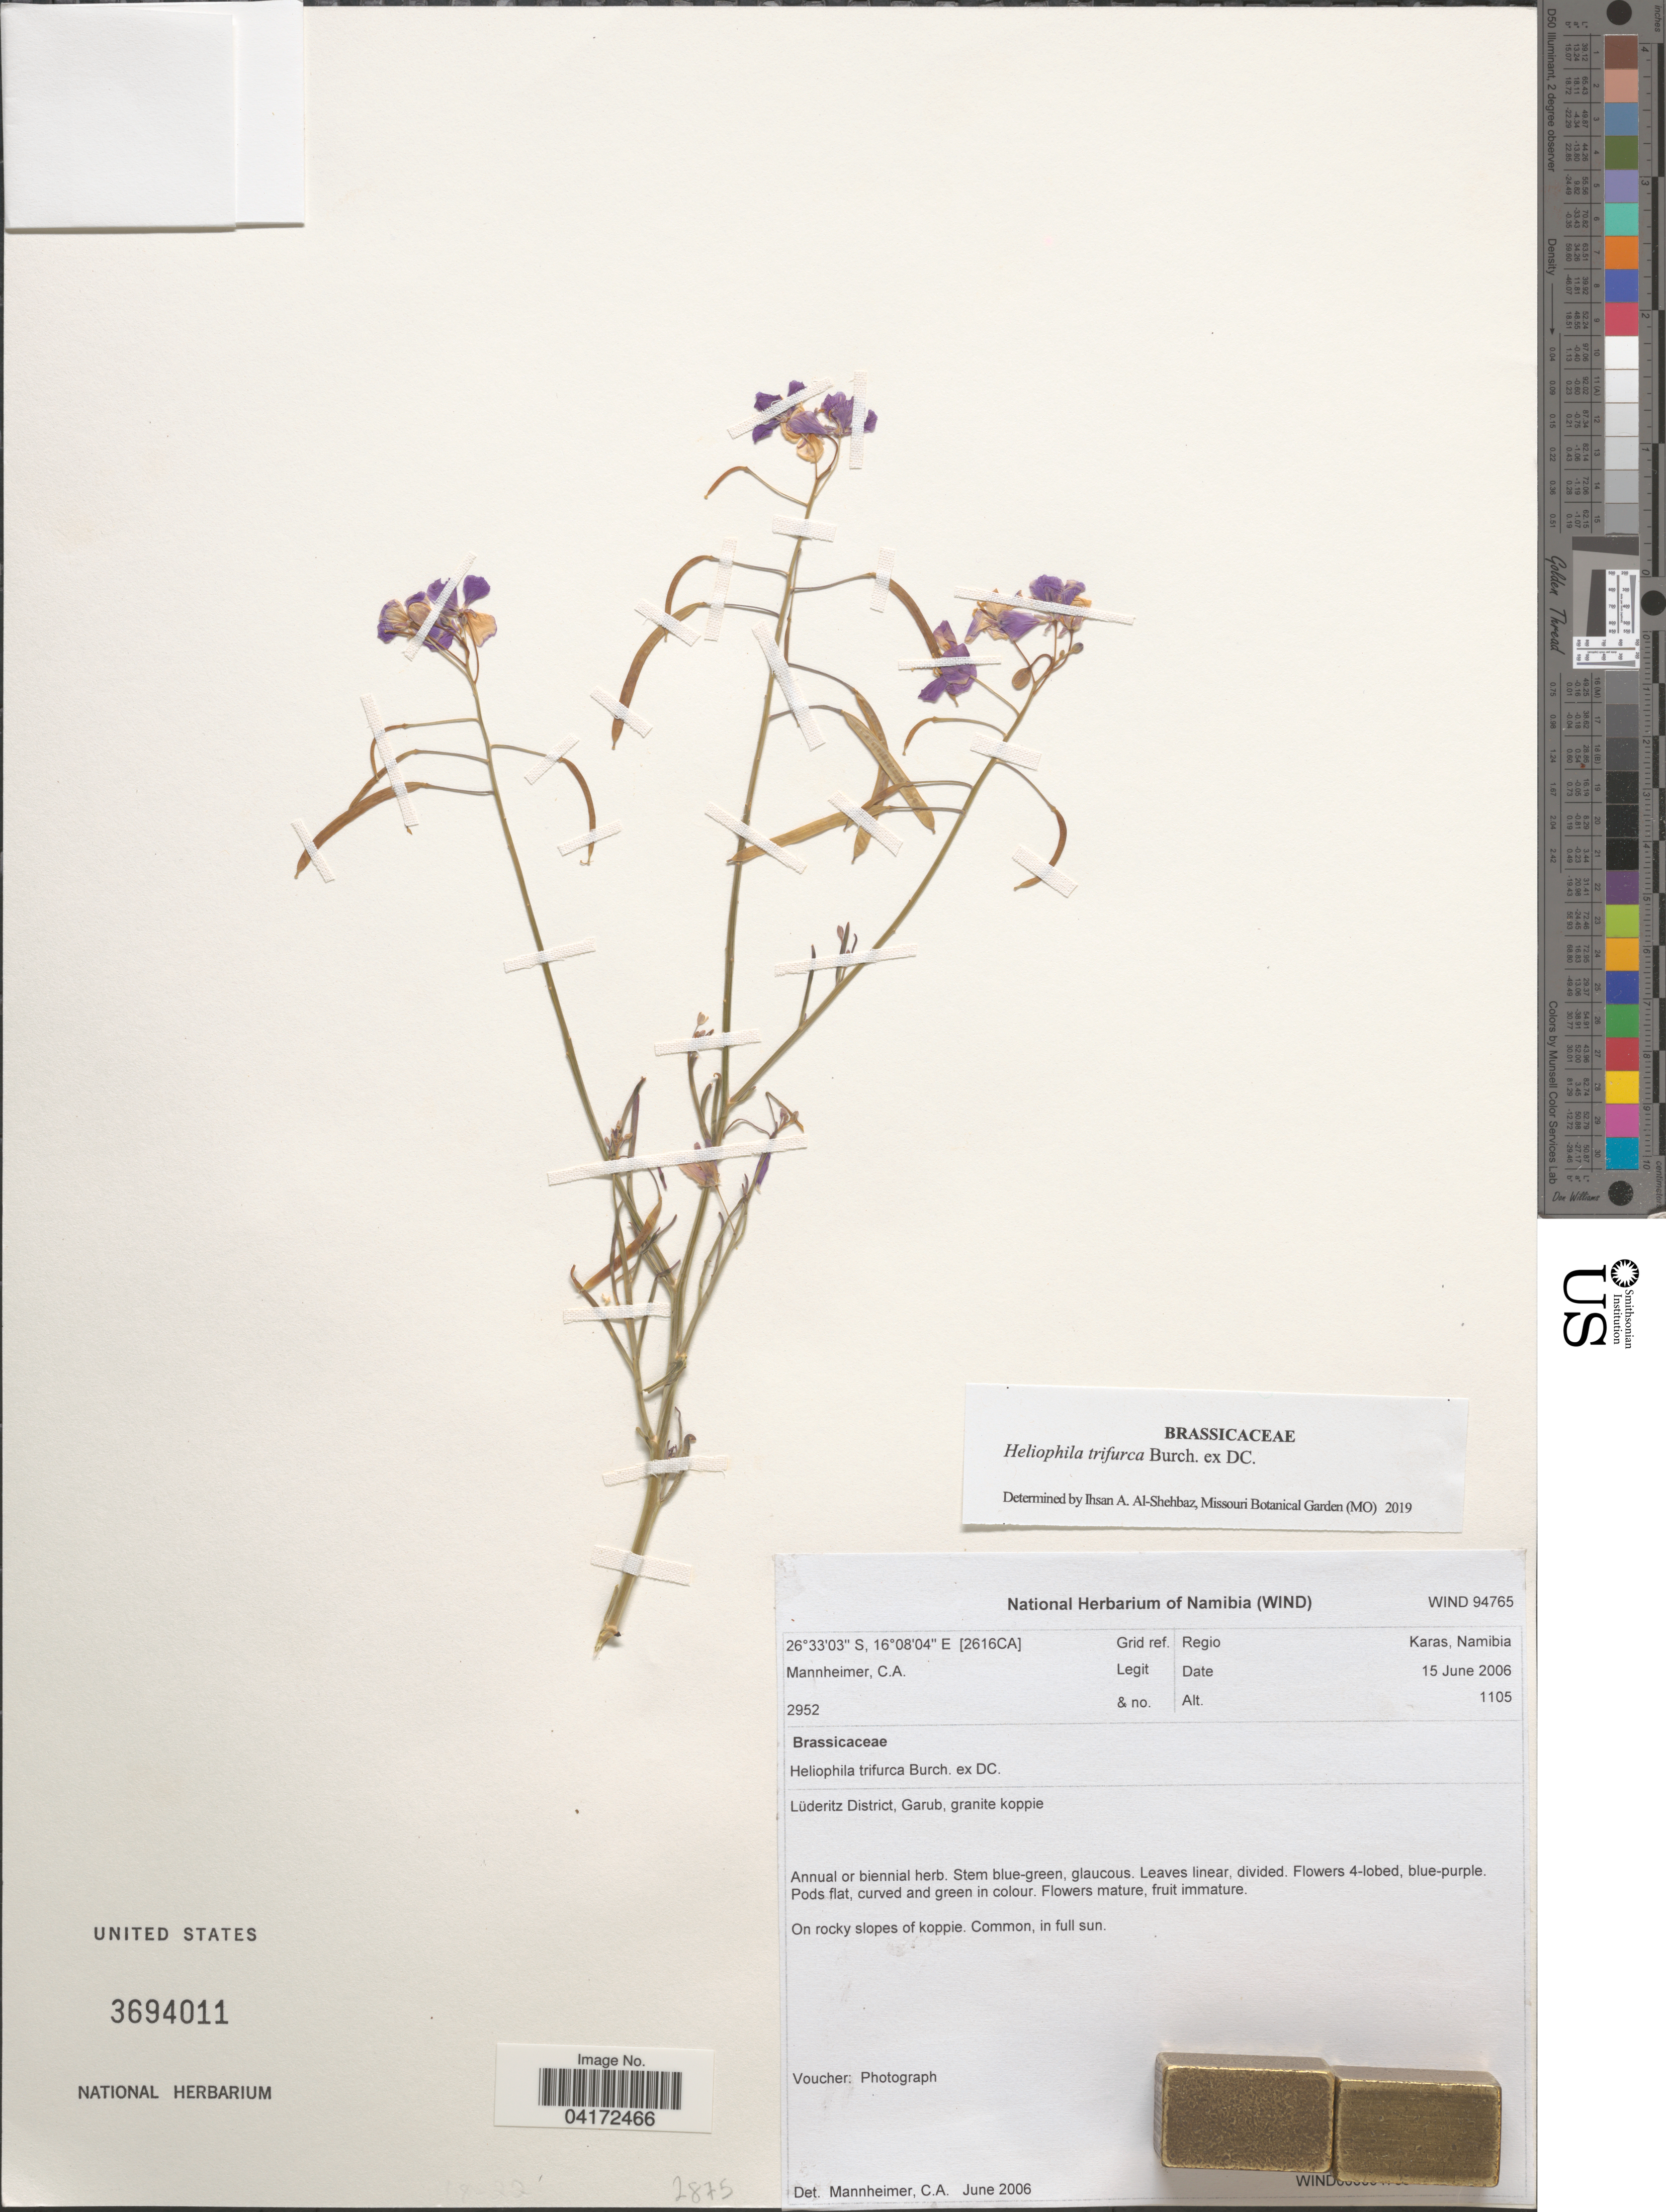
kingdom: Plantae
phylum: Tracheophyta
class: Magnoliopsida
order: Brassicales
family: Brassicaceae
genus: Heliophila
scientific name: Heliophila trifurca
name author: Burch. ex DC.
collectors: C. A. Mannheimer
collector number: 2952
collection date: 2006-06-15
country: Namibia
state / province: Karas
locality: [2616CA] Grid ref. Lüderitz District, Garub.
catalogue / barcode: US 3694011